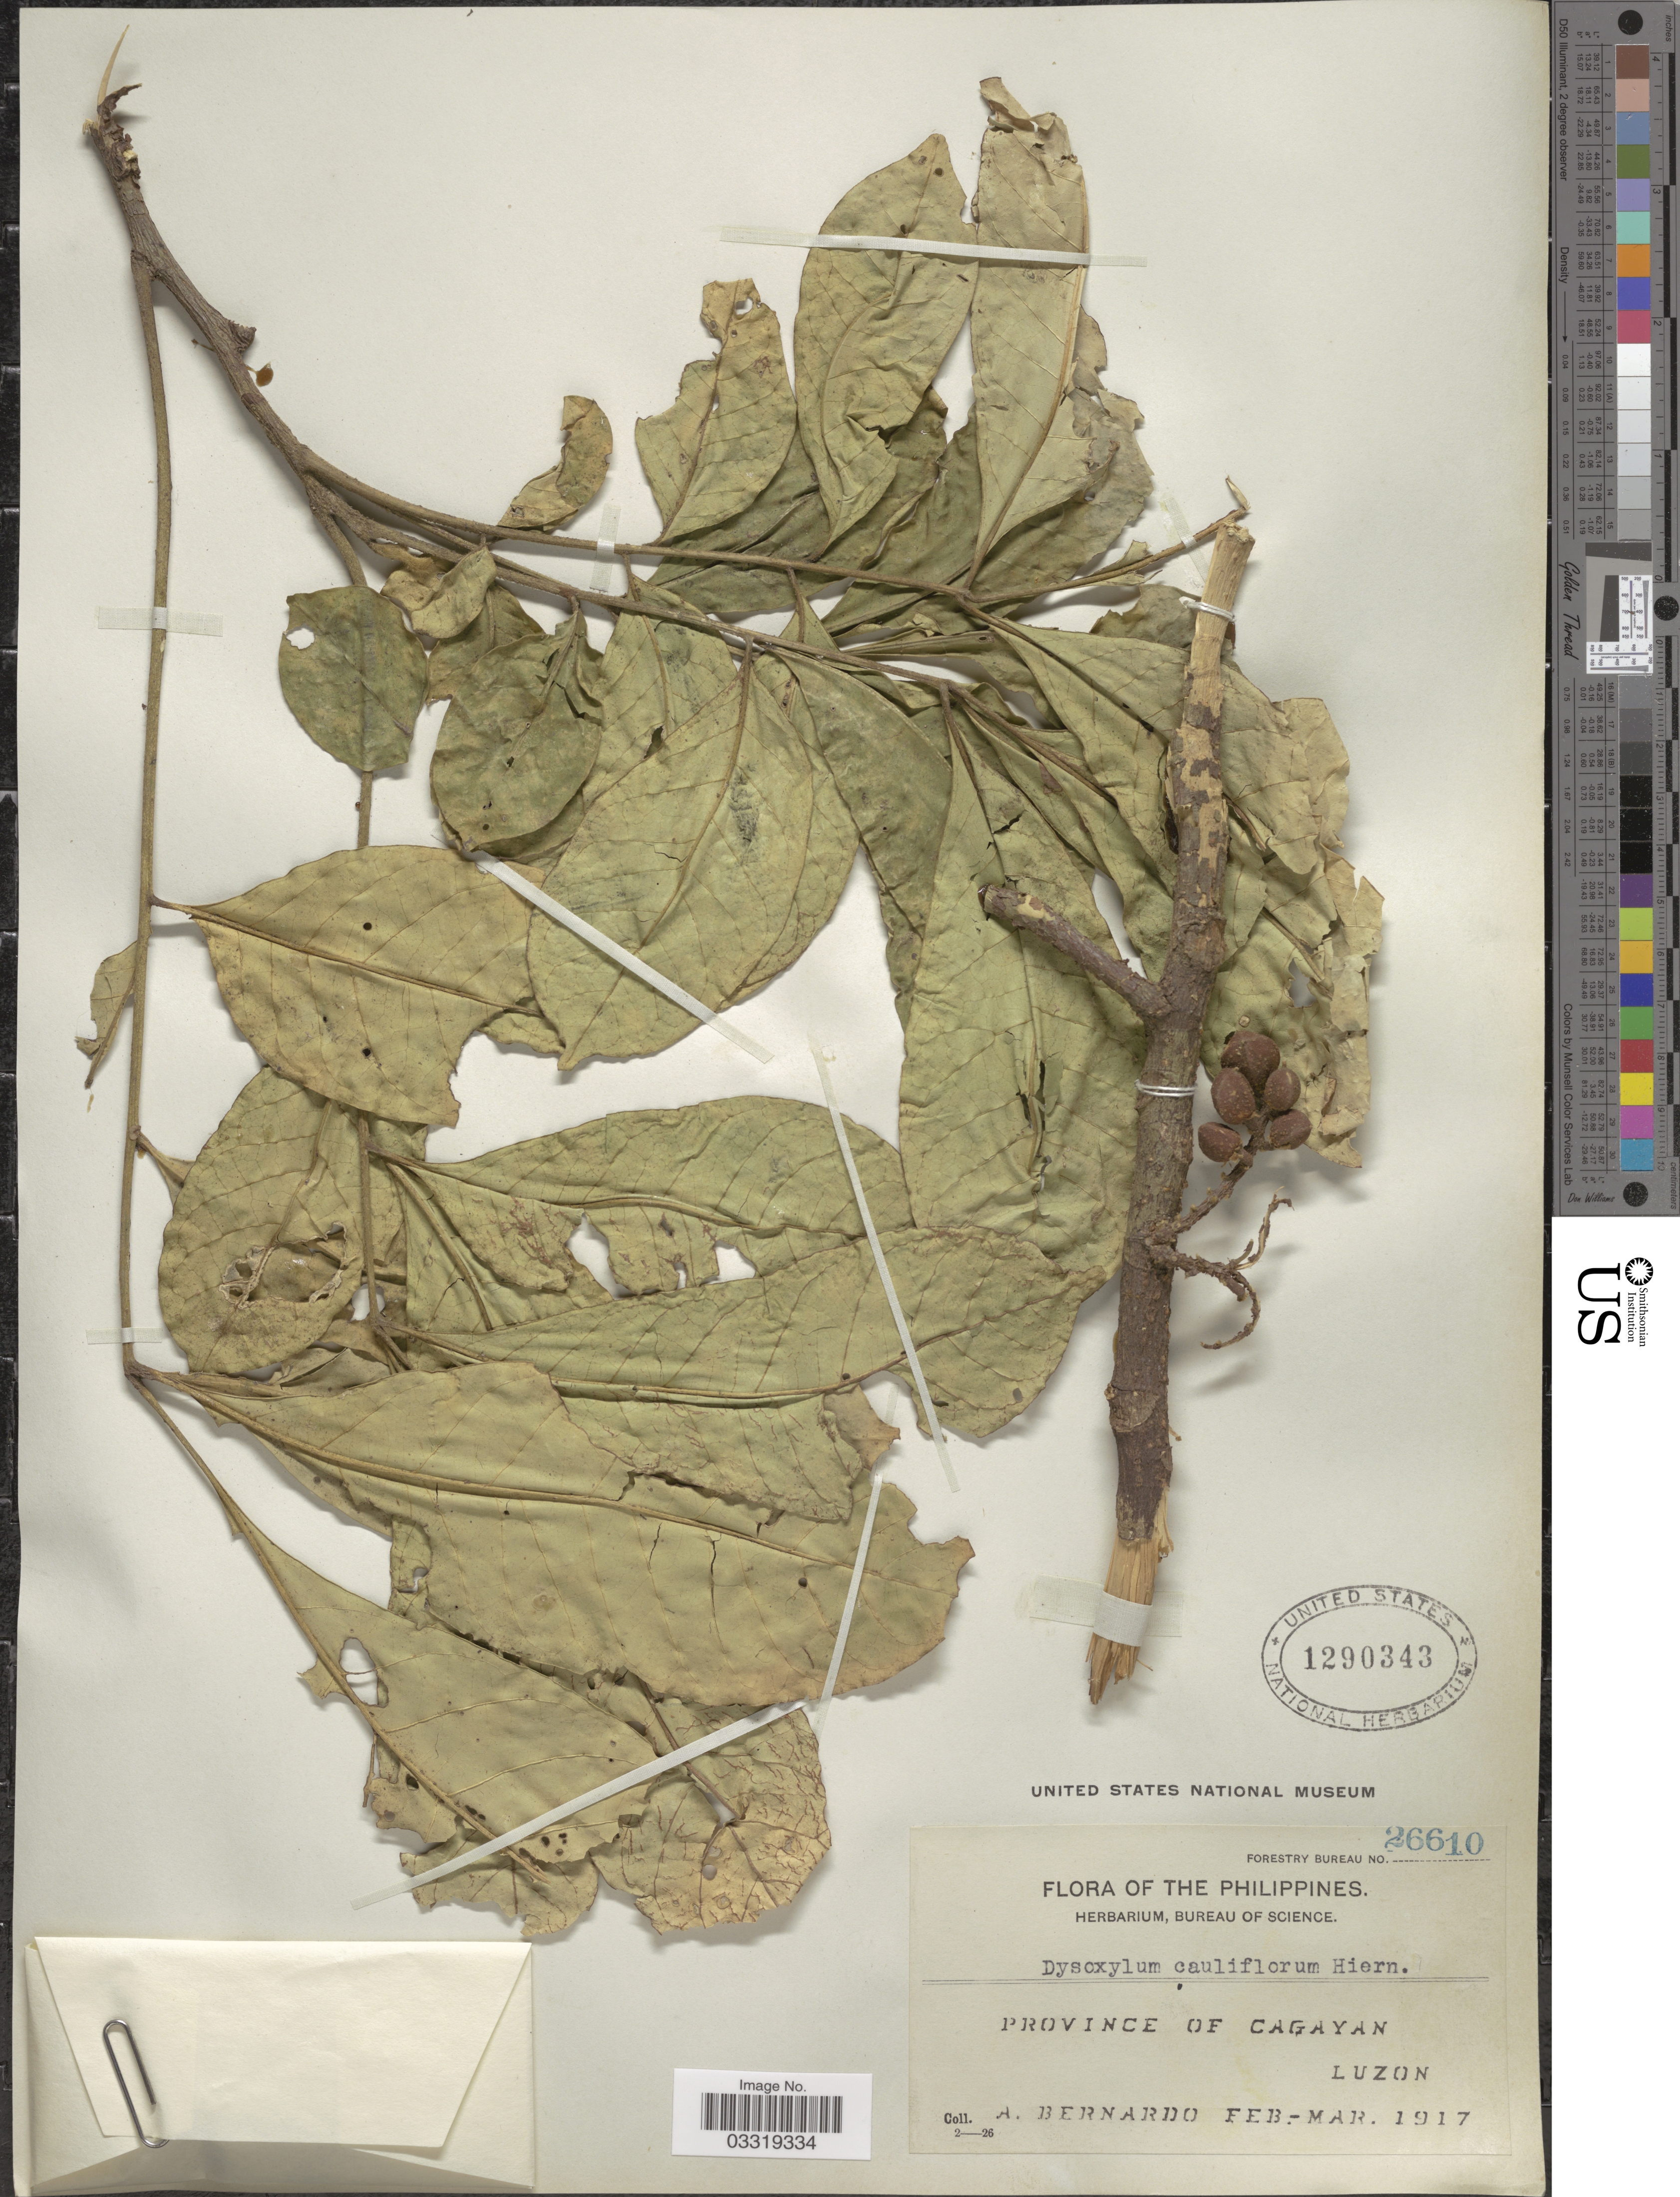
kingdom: Plantae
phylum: Tracheophyta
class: Magnoliopsida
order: Sapindales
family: Meliaceae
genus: Epicharis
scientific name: Epicharis cumingiana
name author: (C. DC.) Harms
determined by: Strong, Mark T., (BOT), Smithsonian Institution - National Museum of Natural History (UNITED STATES)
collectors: A. Bernardo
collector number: Forestry Bureau 26610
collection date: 1917-02/1917-03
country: Philippines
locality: Province of Cagayan, Luzon.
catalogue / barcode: US 1290343